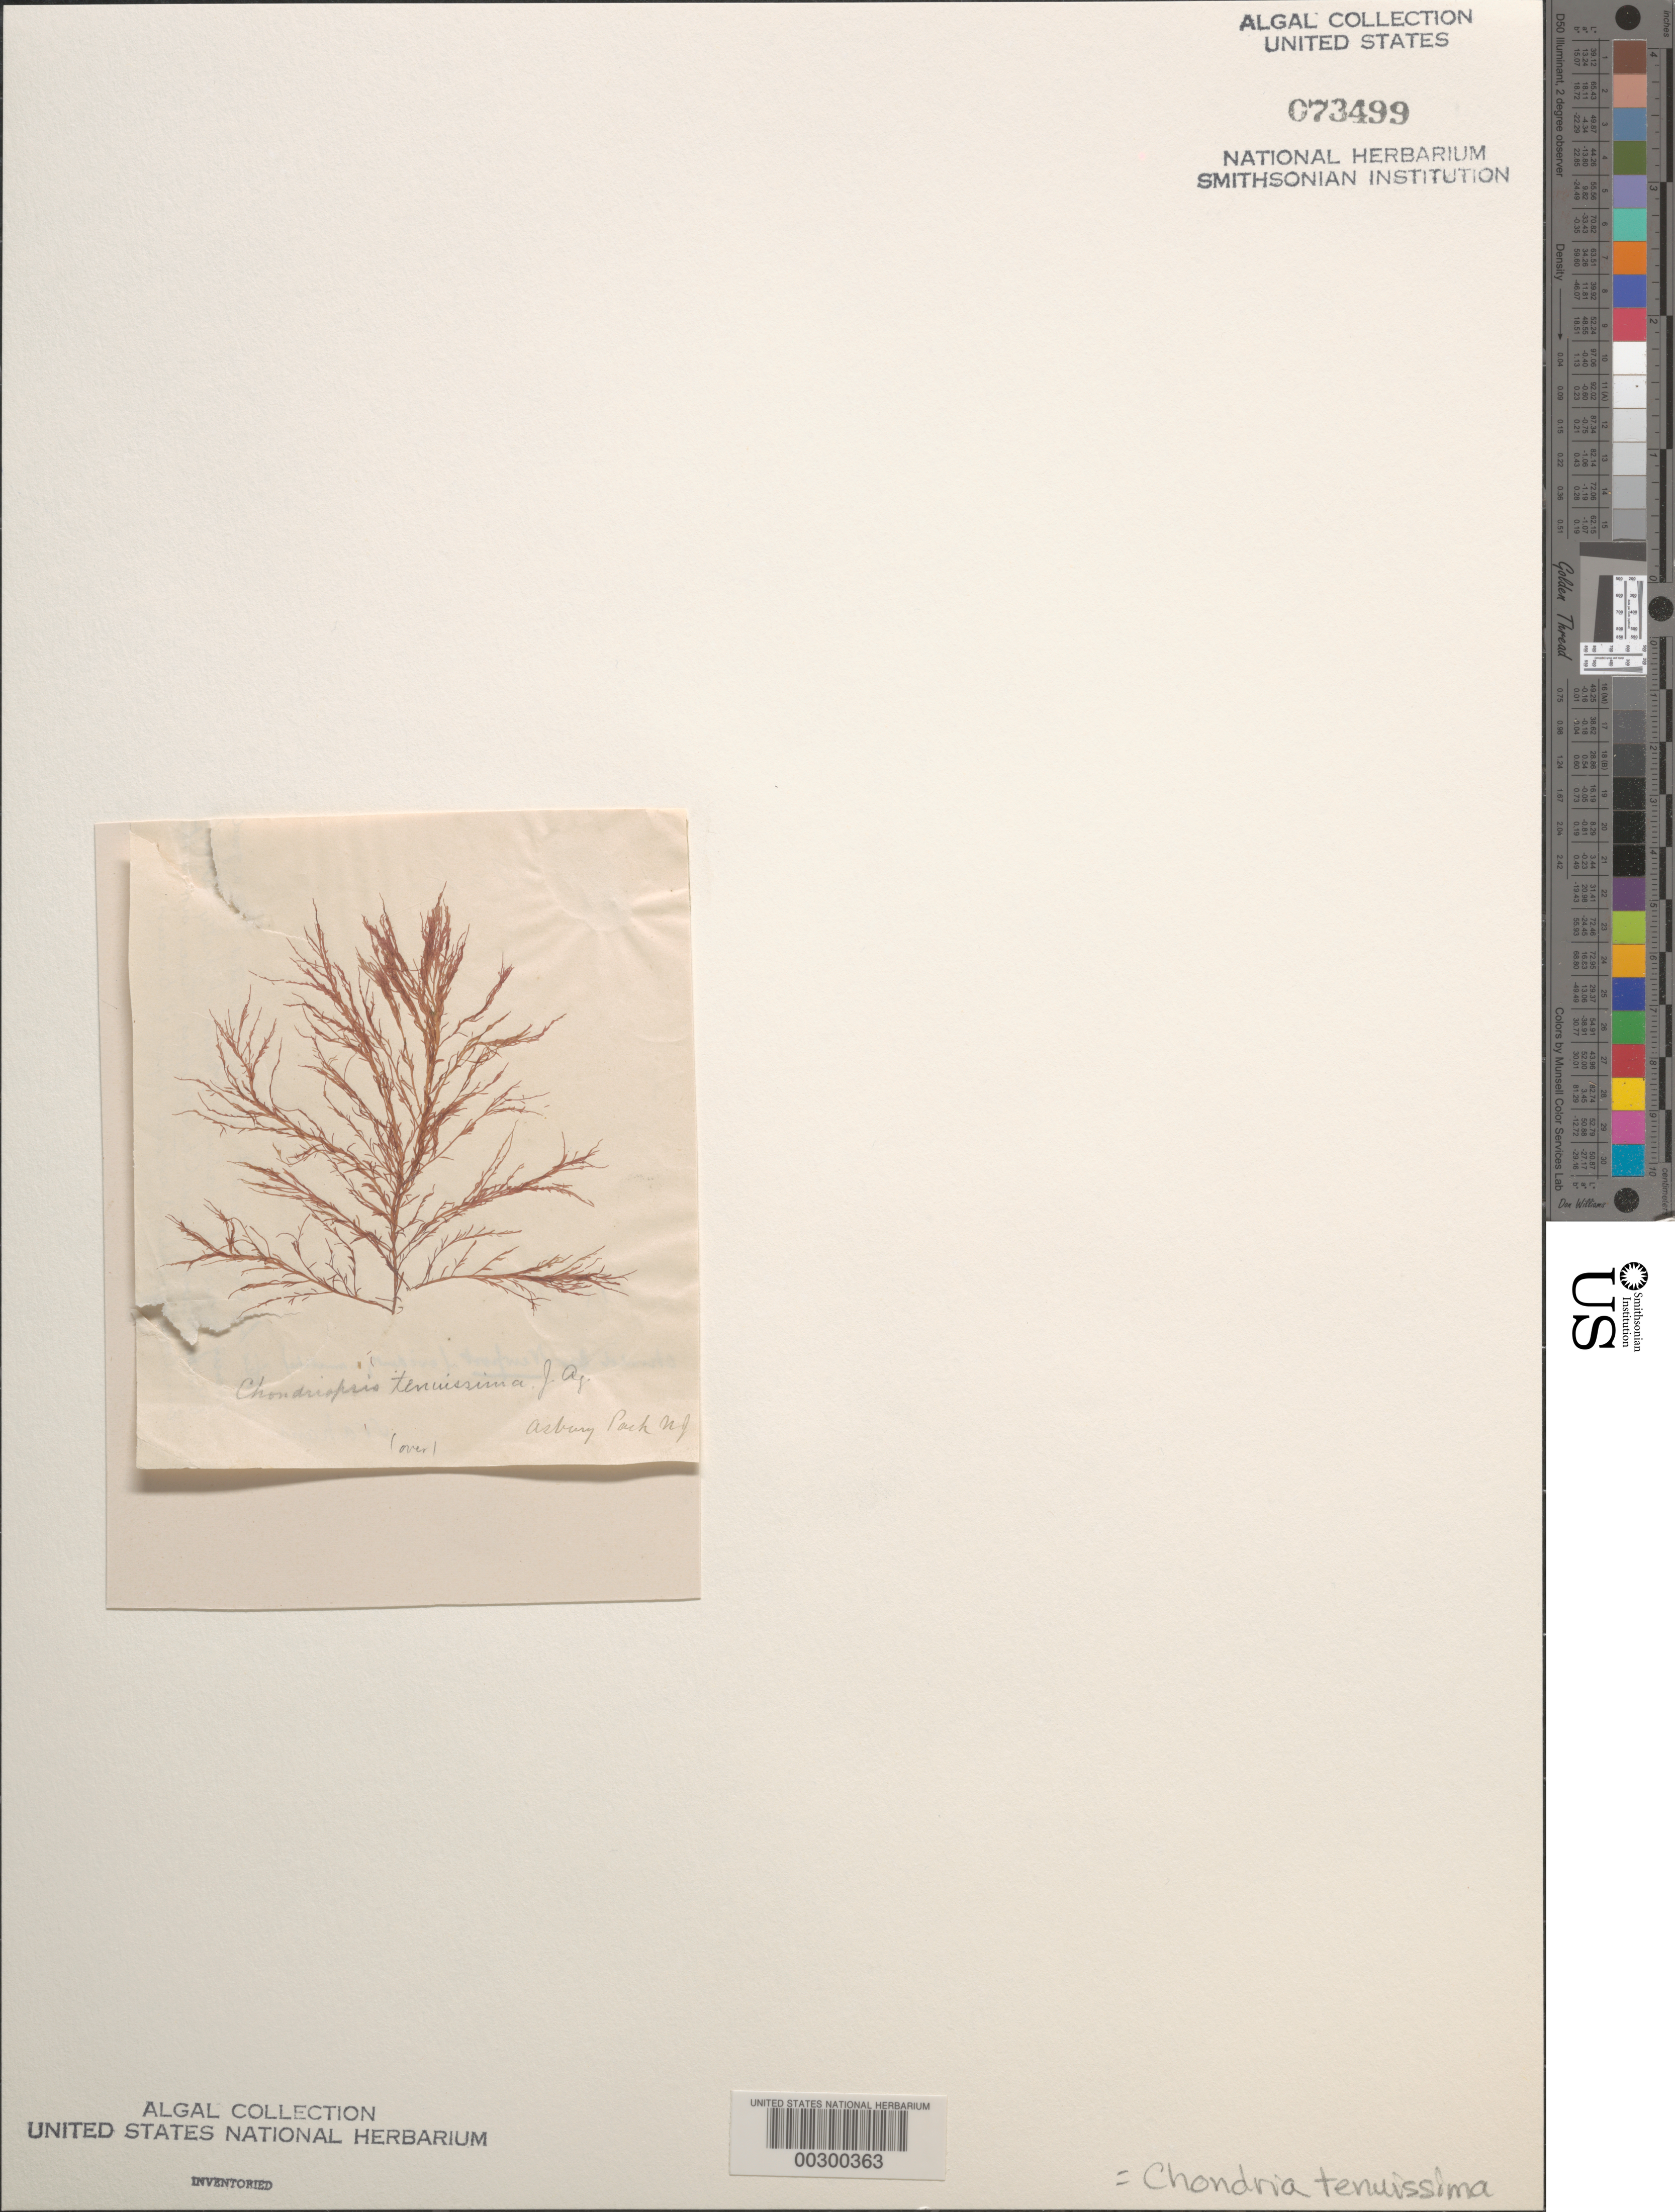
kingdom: Plantae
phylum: Rhodophyta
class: Florideophyceae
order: Ceramiales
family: Rhodomelaceae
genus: Chondria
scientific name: Chondria capillaris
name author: M.J. Wynne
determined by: Algae name updating Project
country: United States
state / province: New Jersey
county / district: Monmouth County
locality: Asbury Park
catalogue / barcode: US 73499